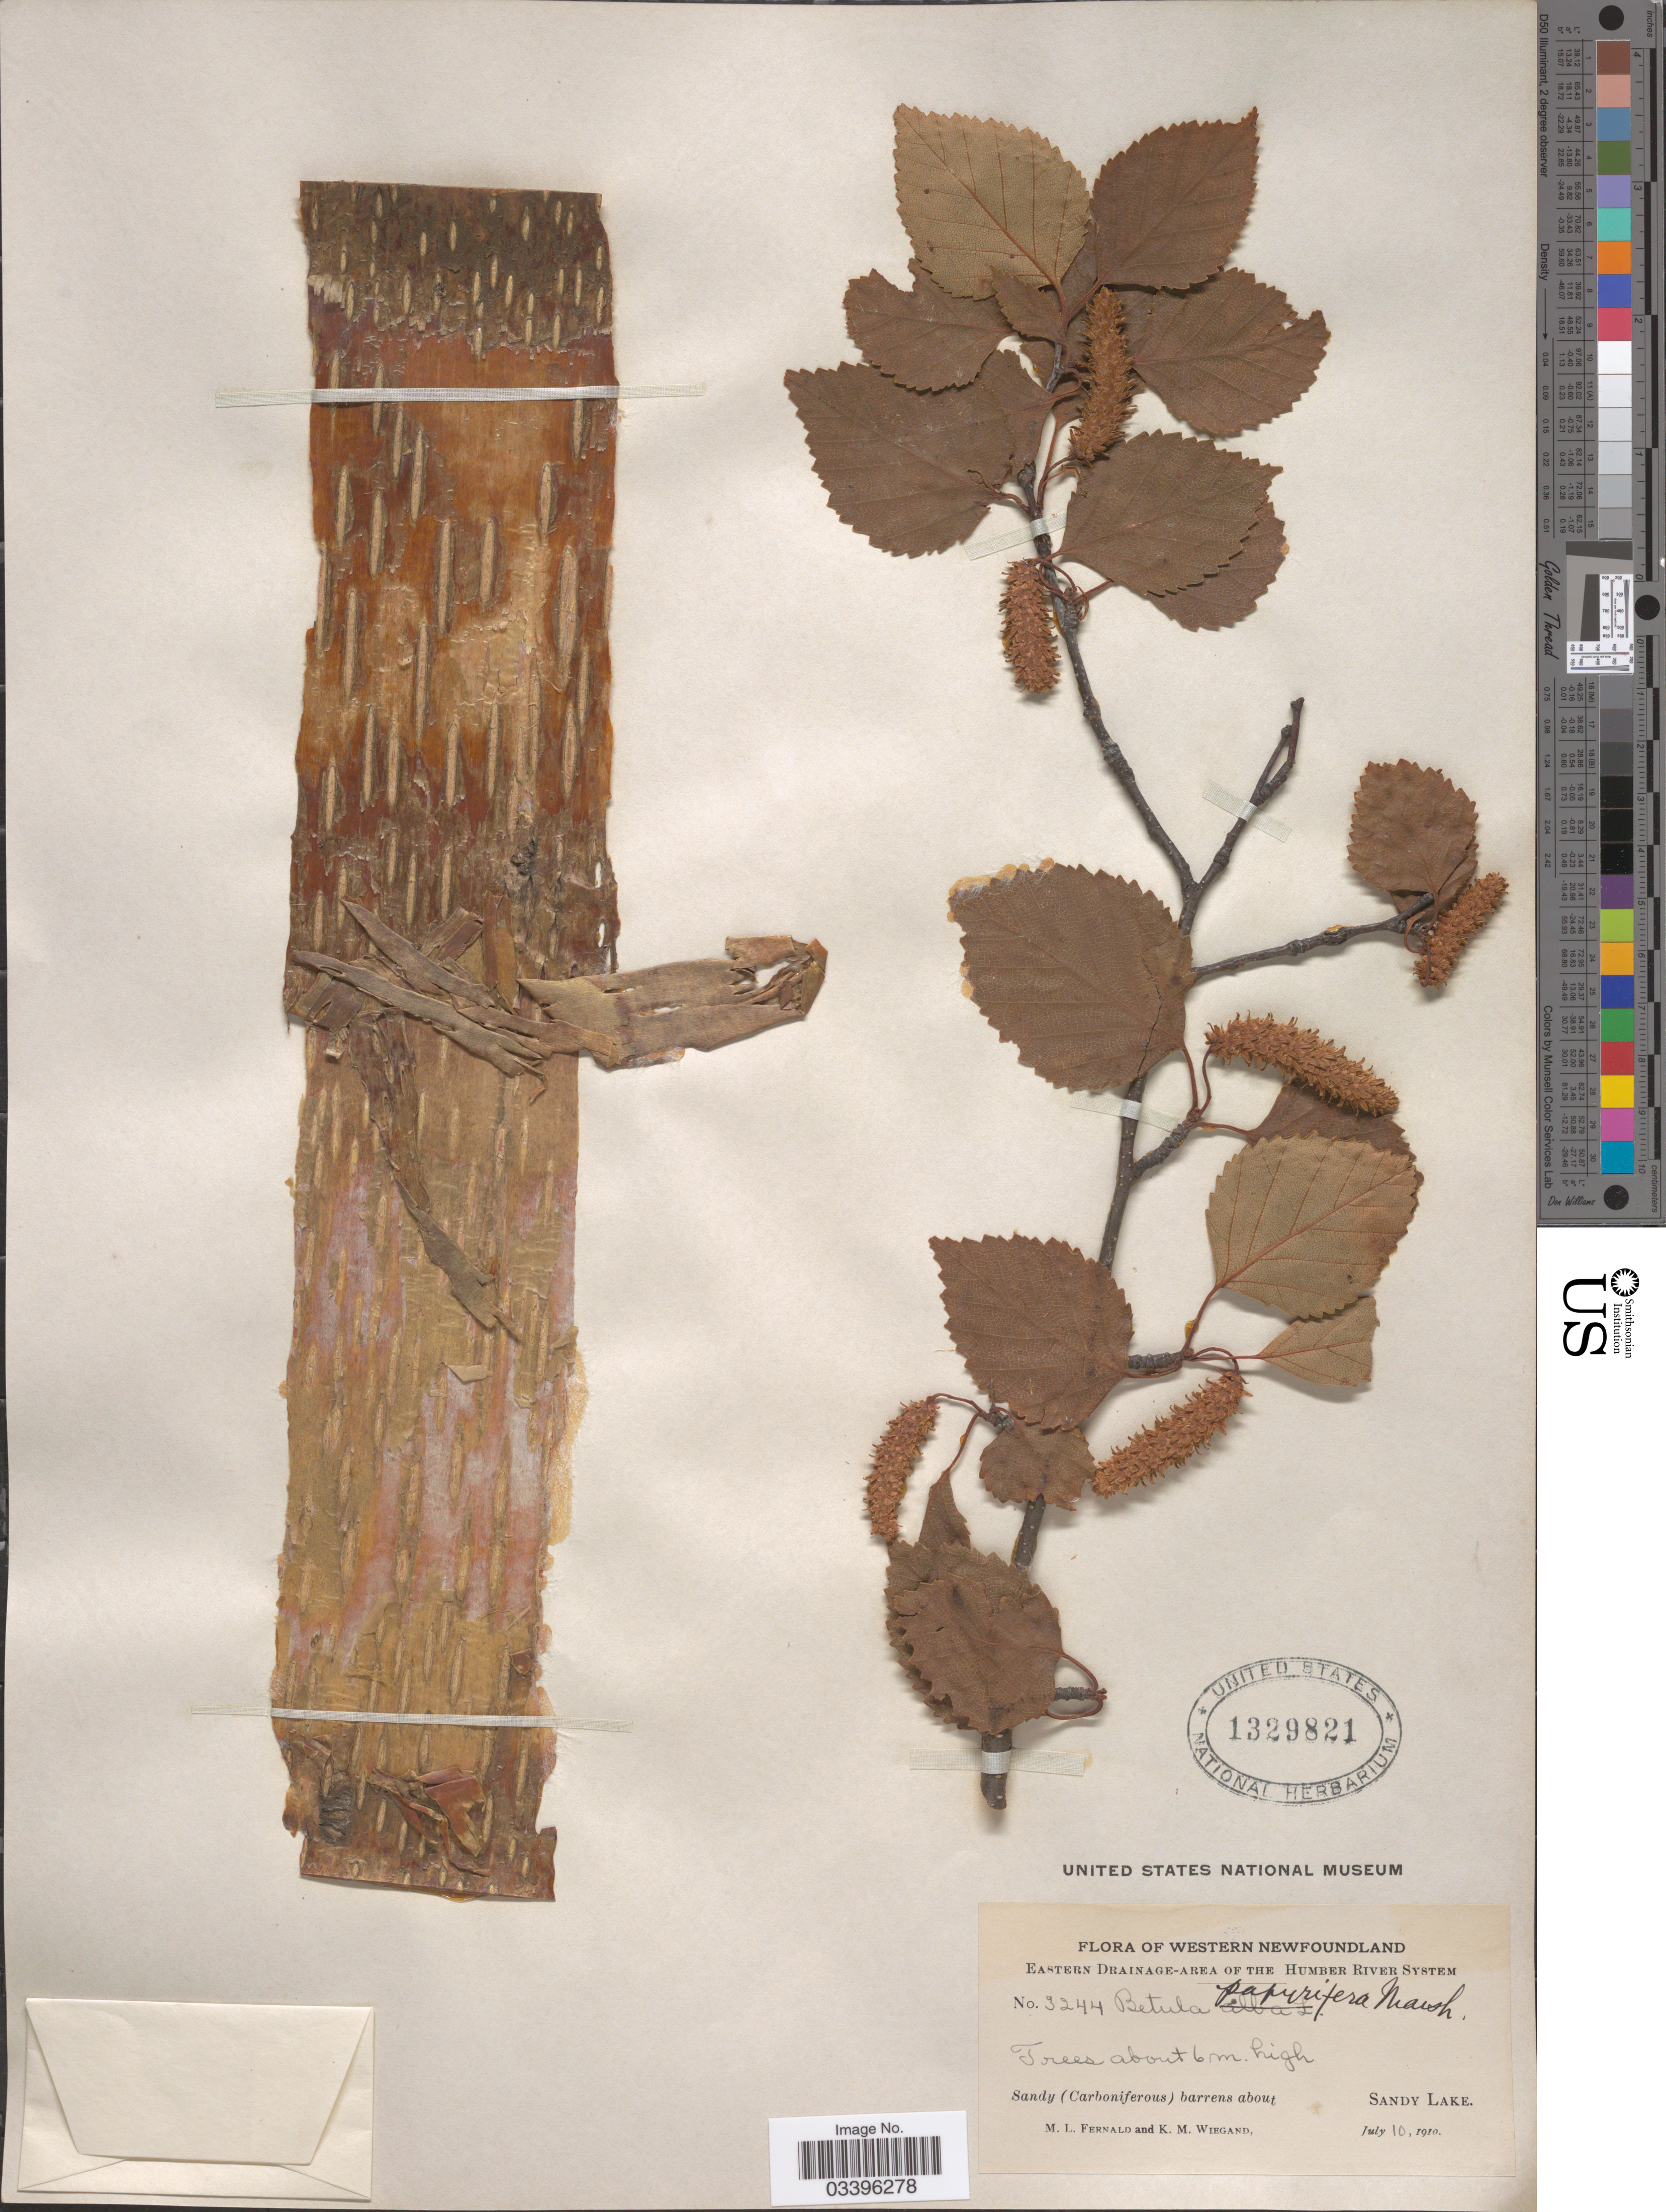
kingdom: Plantae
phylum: Tracheophyta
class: Magnoliopsida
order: Fagales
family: Betulaceae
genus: Betula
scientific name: Betula papyrifera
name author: Marshall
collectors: M. L. Fernald & K. M. Wiegand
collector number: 3244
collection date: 1910-07-10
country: Canada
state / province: Newfoundland and Labrador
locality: Western Newfoundland. Eastern Drainage-area of the Humber River System. Sandy Lake.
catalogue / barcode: US 1329821